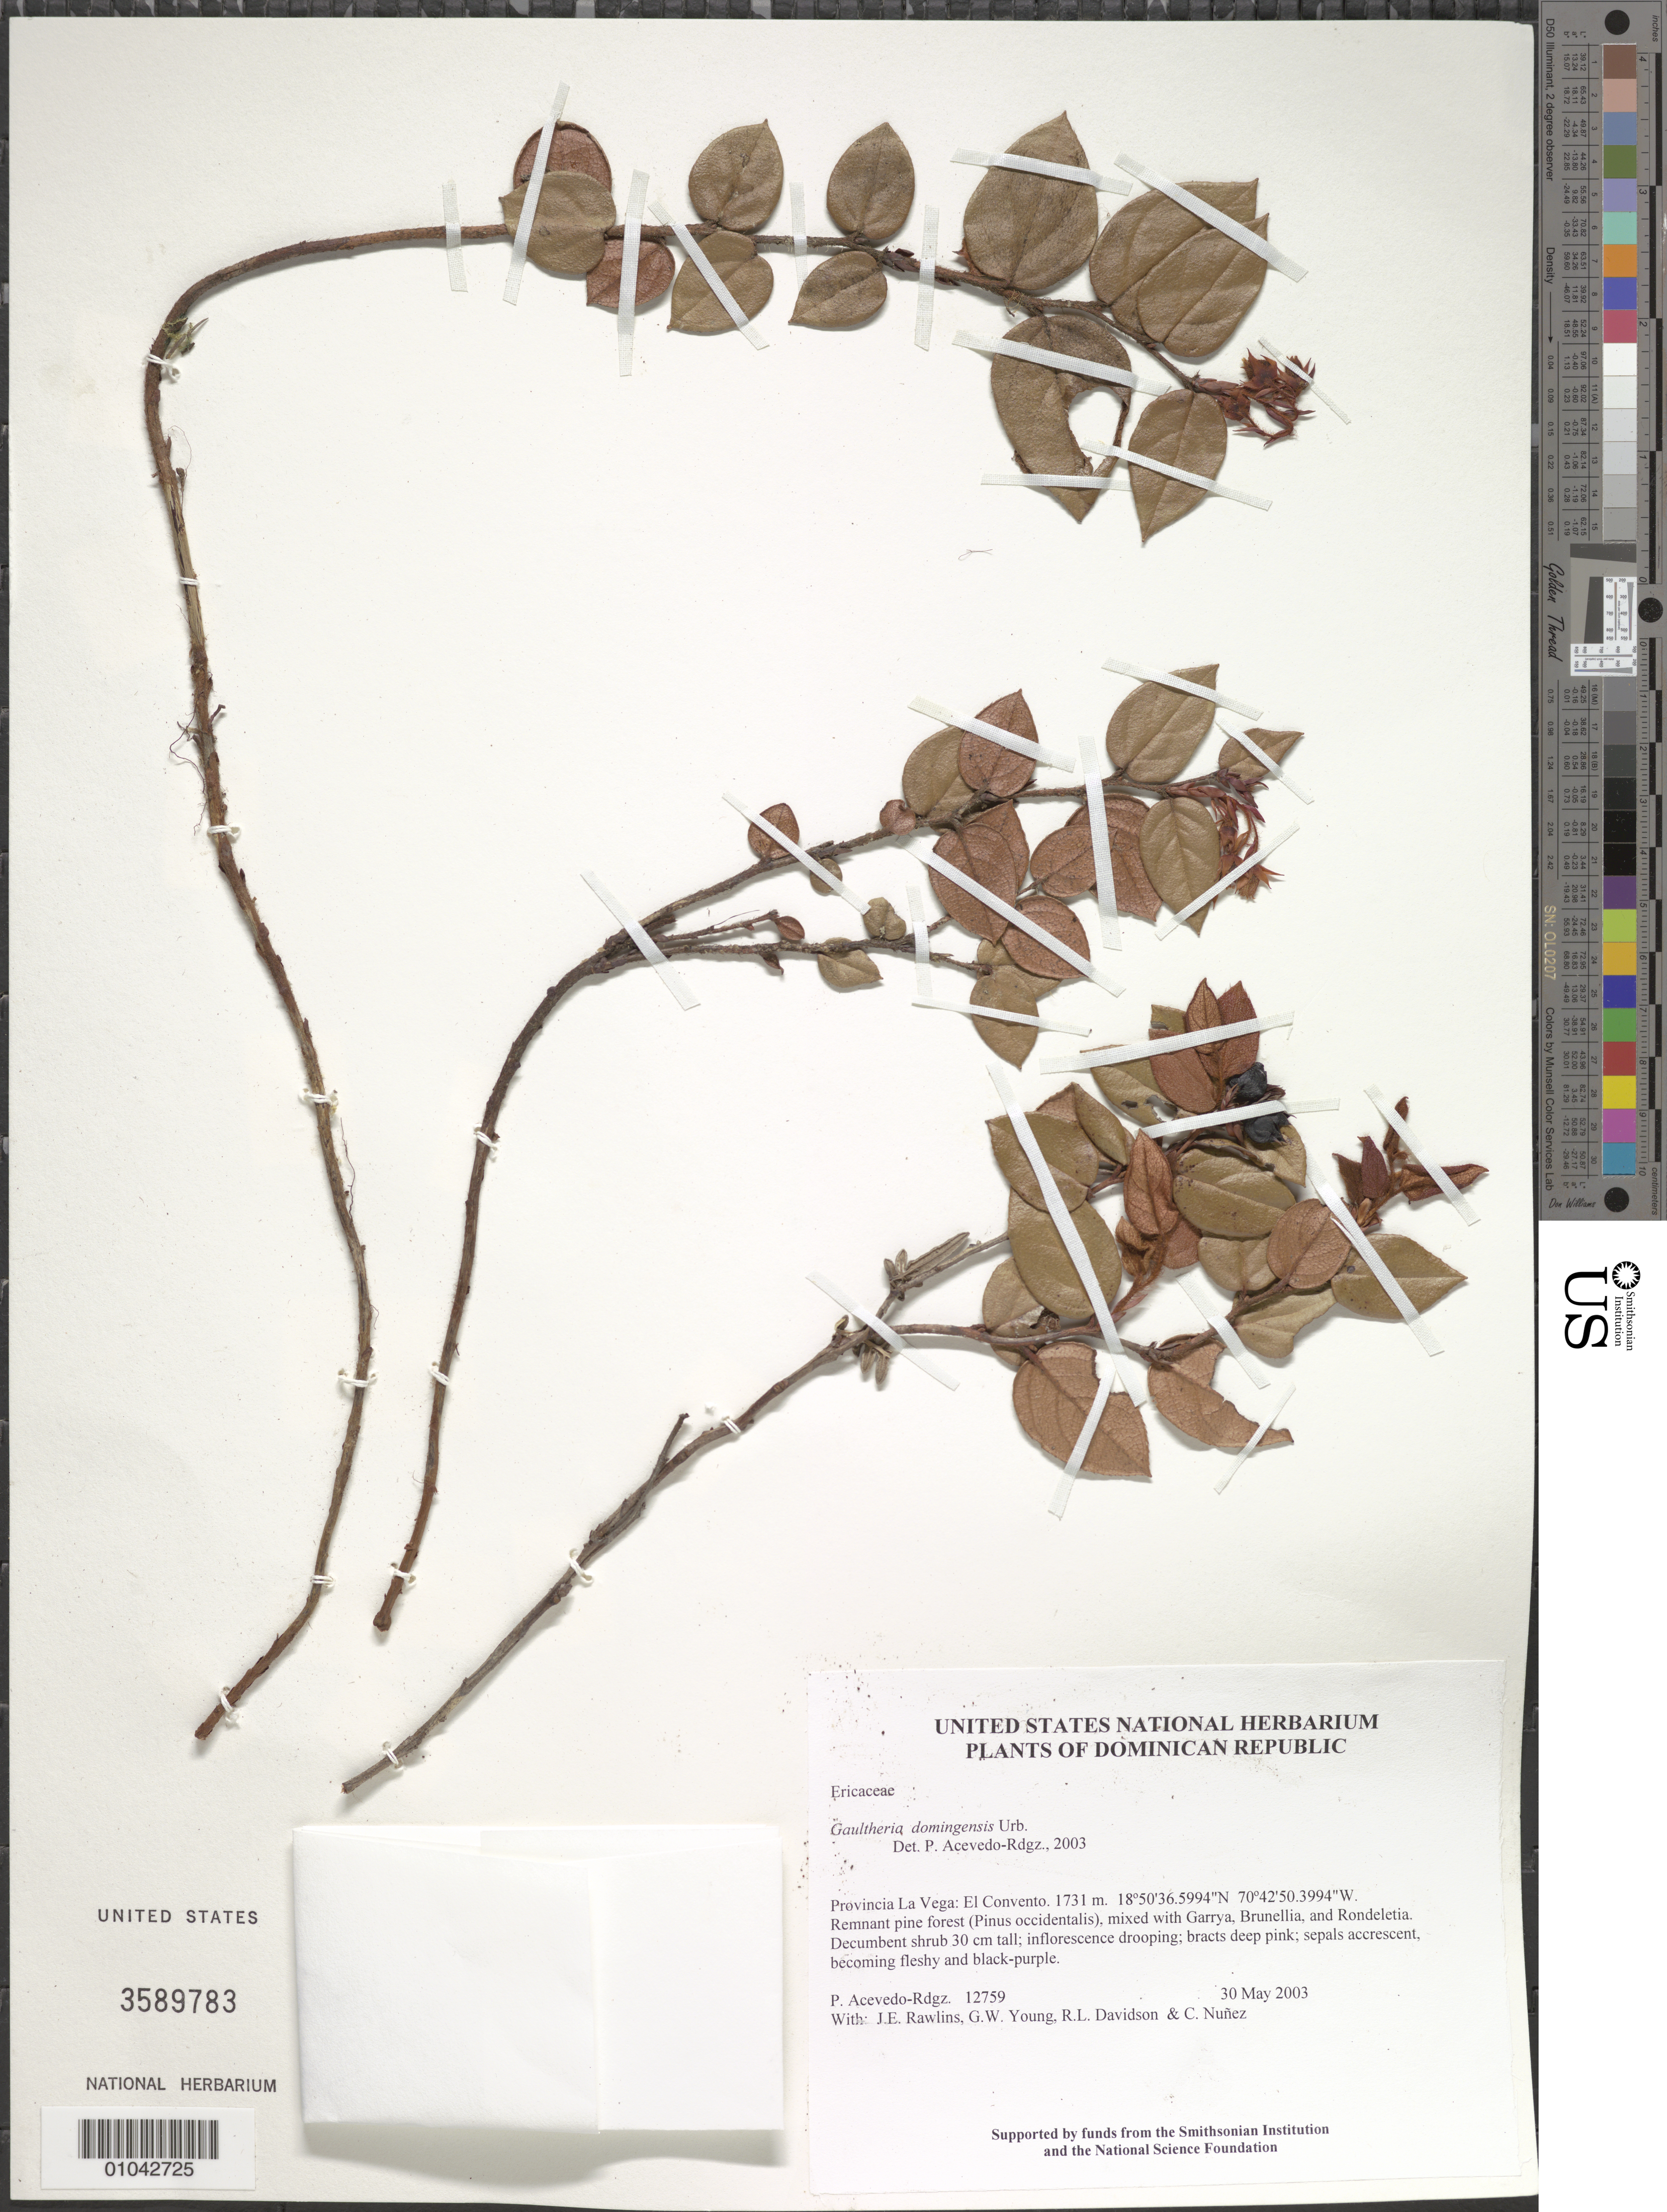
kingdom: Plantae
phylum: Tracheophyta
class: Magnoliopsida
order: Ericales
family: Ericaceae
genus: Gaultheria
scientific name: Gaultheria domingensis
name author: Urb.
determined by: Acevedo-Rodríguez, P., (BOT), Smithsonian Institution - National Museum of Natural History (UNITED STATES)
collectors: P. Acevedo-Rodr., J. Rawlins, G. Young, R. Davidson & C. Nunez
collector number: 12759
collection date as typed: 30 May 2003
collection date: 2003-05-30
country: Dominican Republic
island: Hispaniola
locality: Provincia La Vega: El Convento.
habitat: Remnant pine forest (Pinus occidentalis), mixed with Garrya, Brunellia, and Rondeletia.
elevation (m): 1731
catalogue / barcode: US 3589783